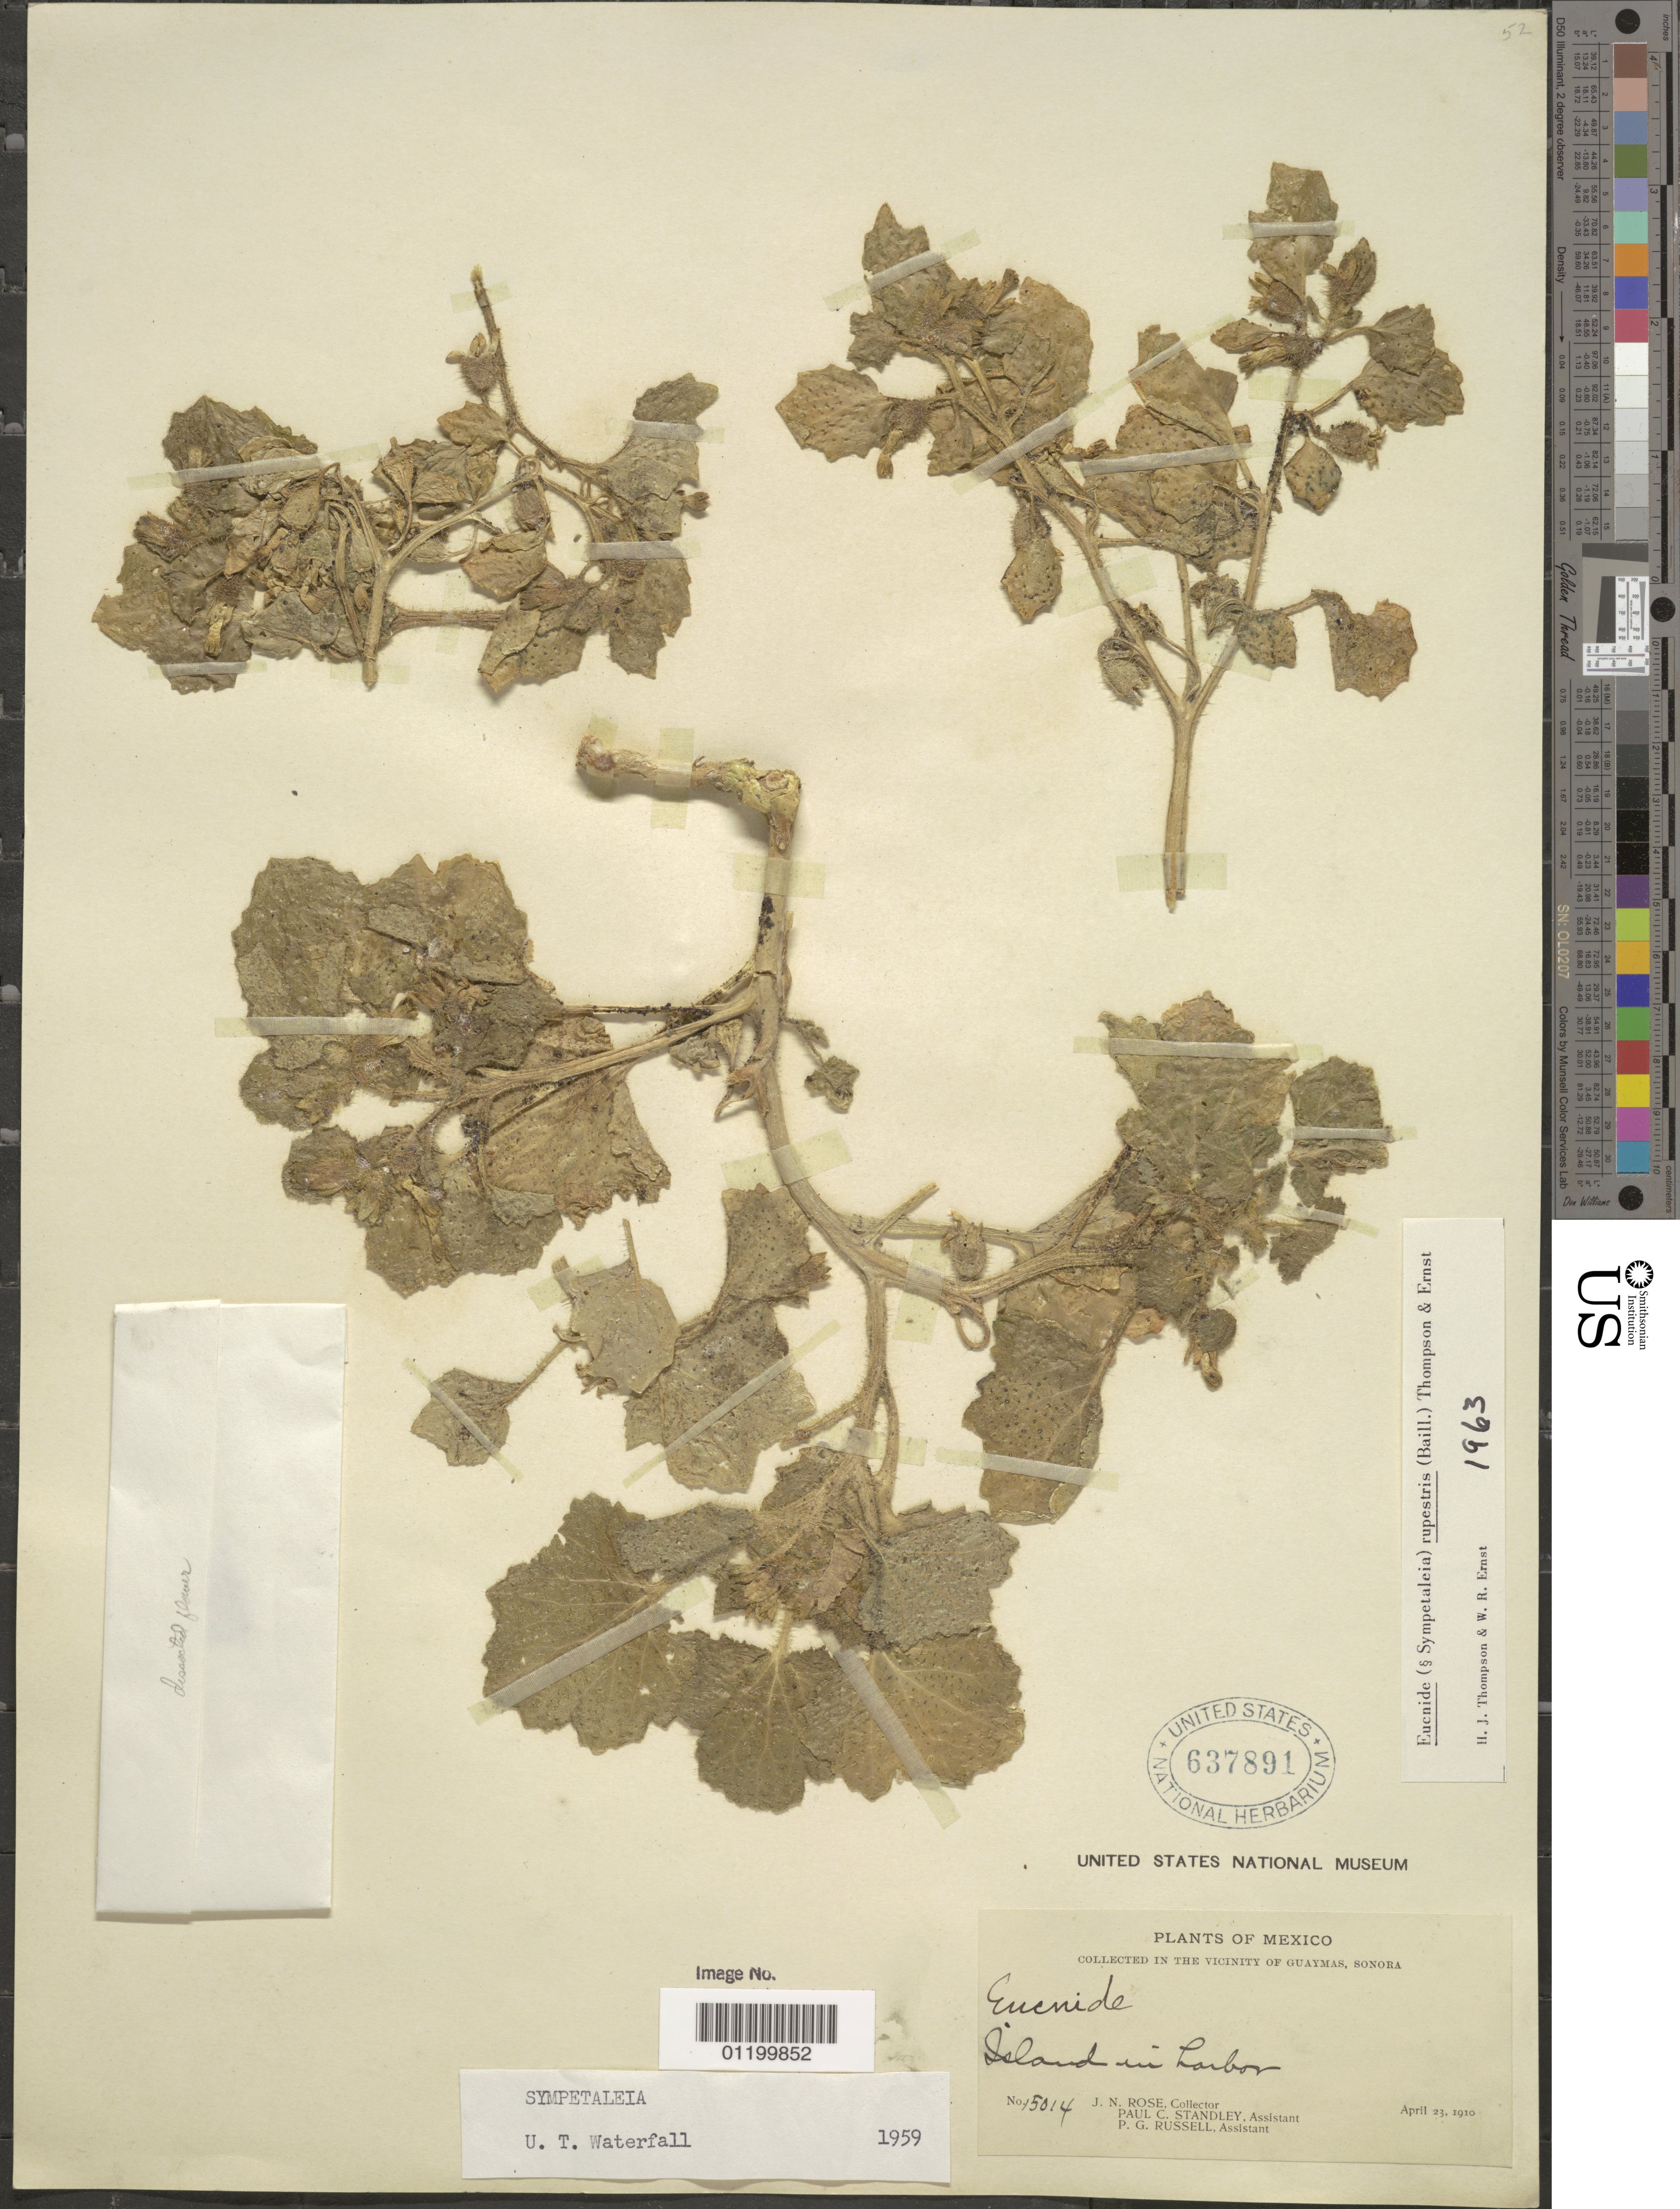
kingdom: Plantae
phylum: Tracheophyta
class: Magnoliopsida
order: Cornales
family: Loasaceae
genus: Sympetaleia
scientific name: Sympetaleia aurea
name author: A. Gray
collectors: J. N. Rose, P. C. Standley & P. G. Russell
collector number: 15014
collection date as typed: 23 Apr 1910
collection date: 1910-04-23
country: Mexico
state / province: Sonora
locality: Vicinity of Guaymas; island in harbor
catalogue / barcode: US 637891